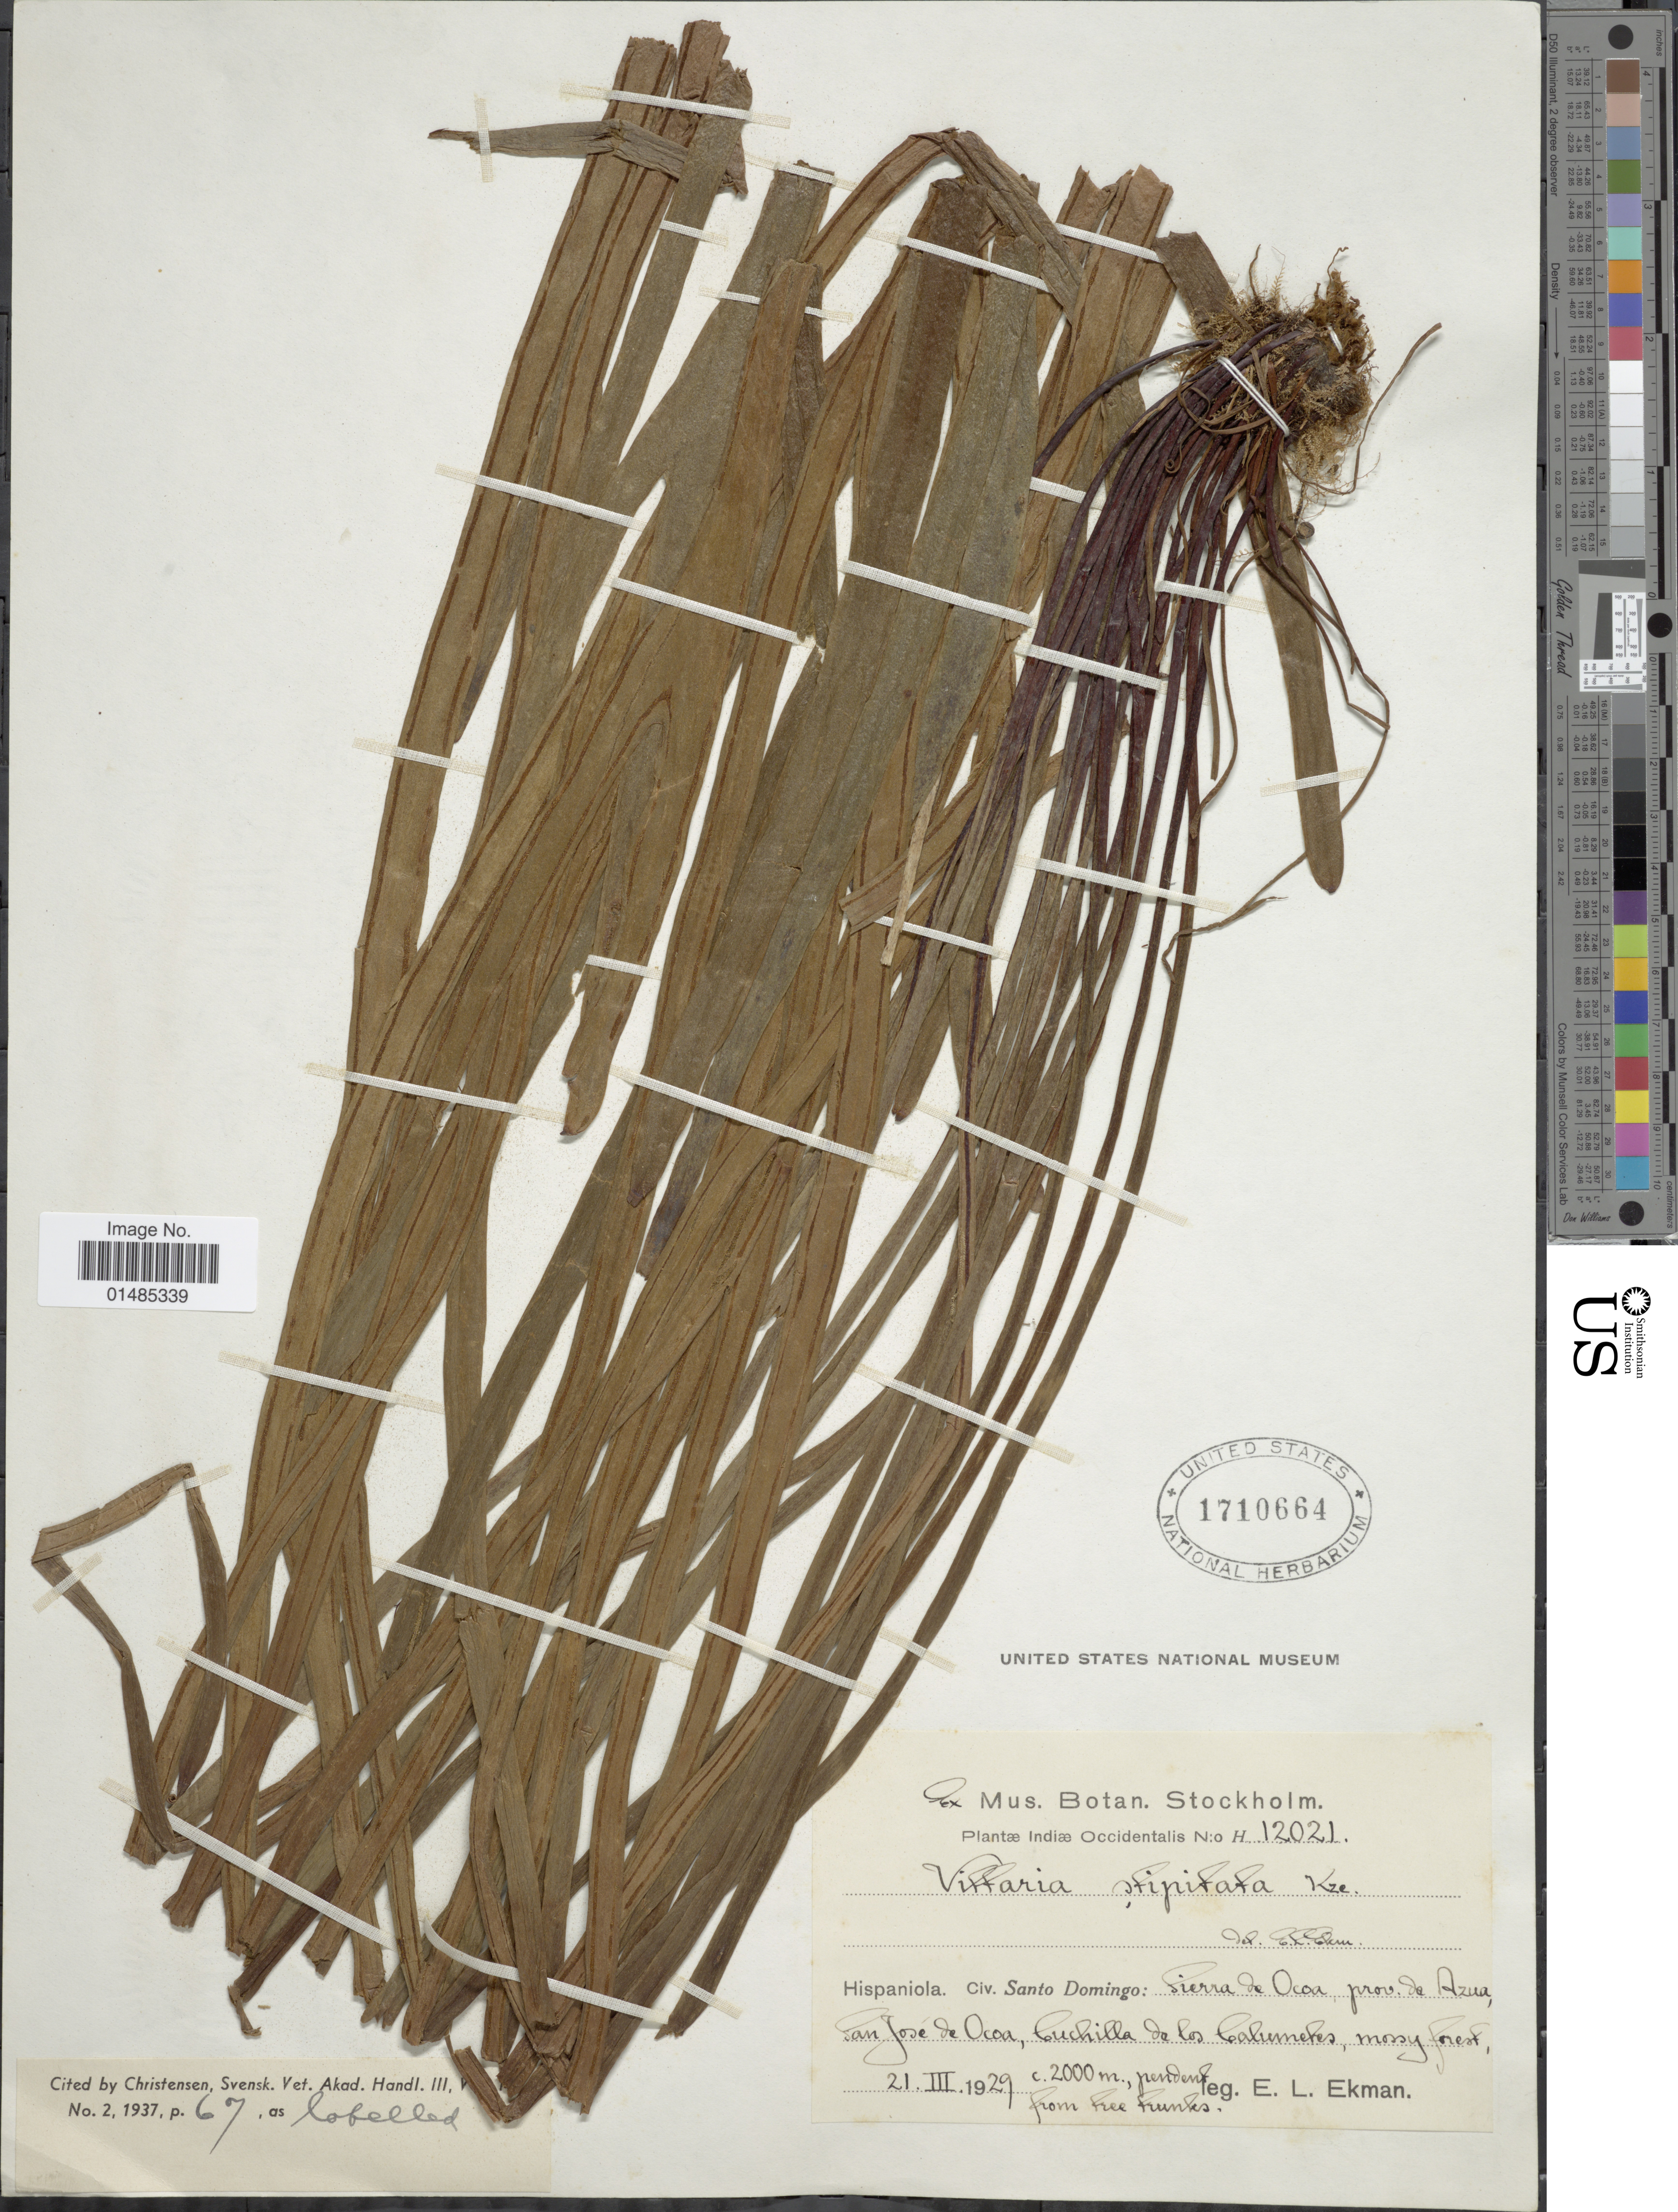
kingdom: Plantae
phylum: Tracheophyta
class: Polypodiopsida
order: Polypodiales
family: Pteridaceae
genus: Radiovittaria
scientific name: Radiovittaria stipitata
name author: (Kunze) E.H. Crane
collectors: E. L. Ekman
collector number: H 12021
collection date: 1929-03-21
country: Dominican Republic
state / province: Azua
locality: Hispaniola. Civ. Santo Domingo: Sierra de Ocoa, prov. da Azua, San José de Ocoa, Cuchilla de los Calumetes.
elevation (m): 2000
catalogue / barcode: US 1710664